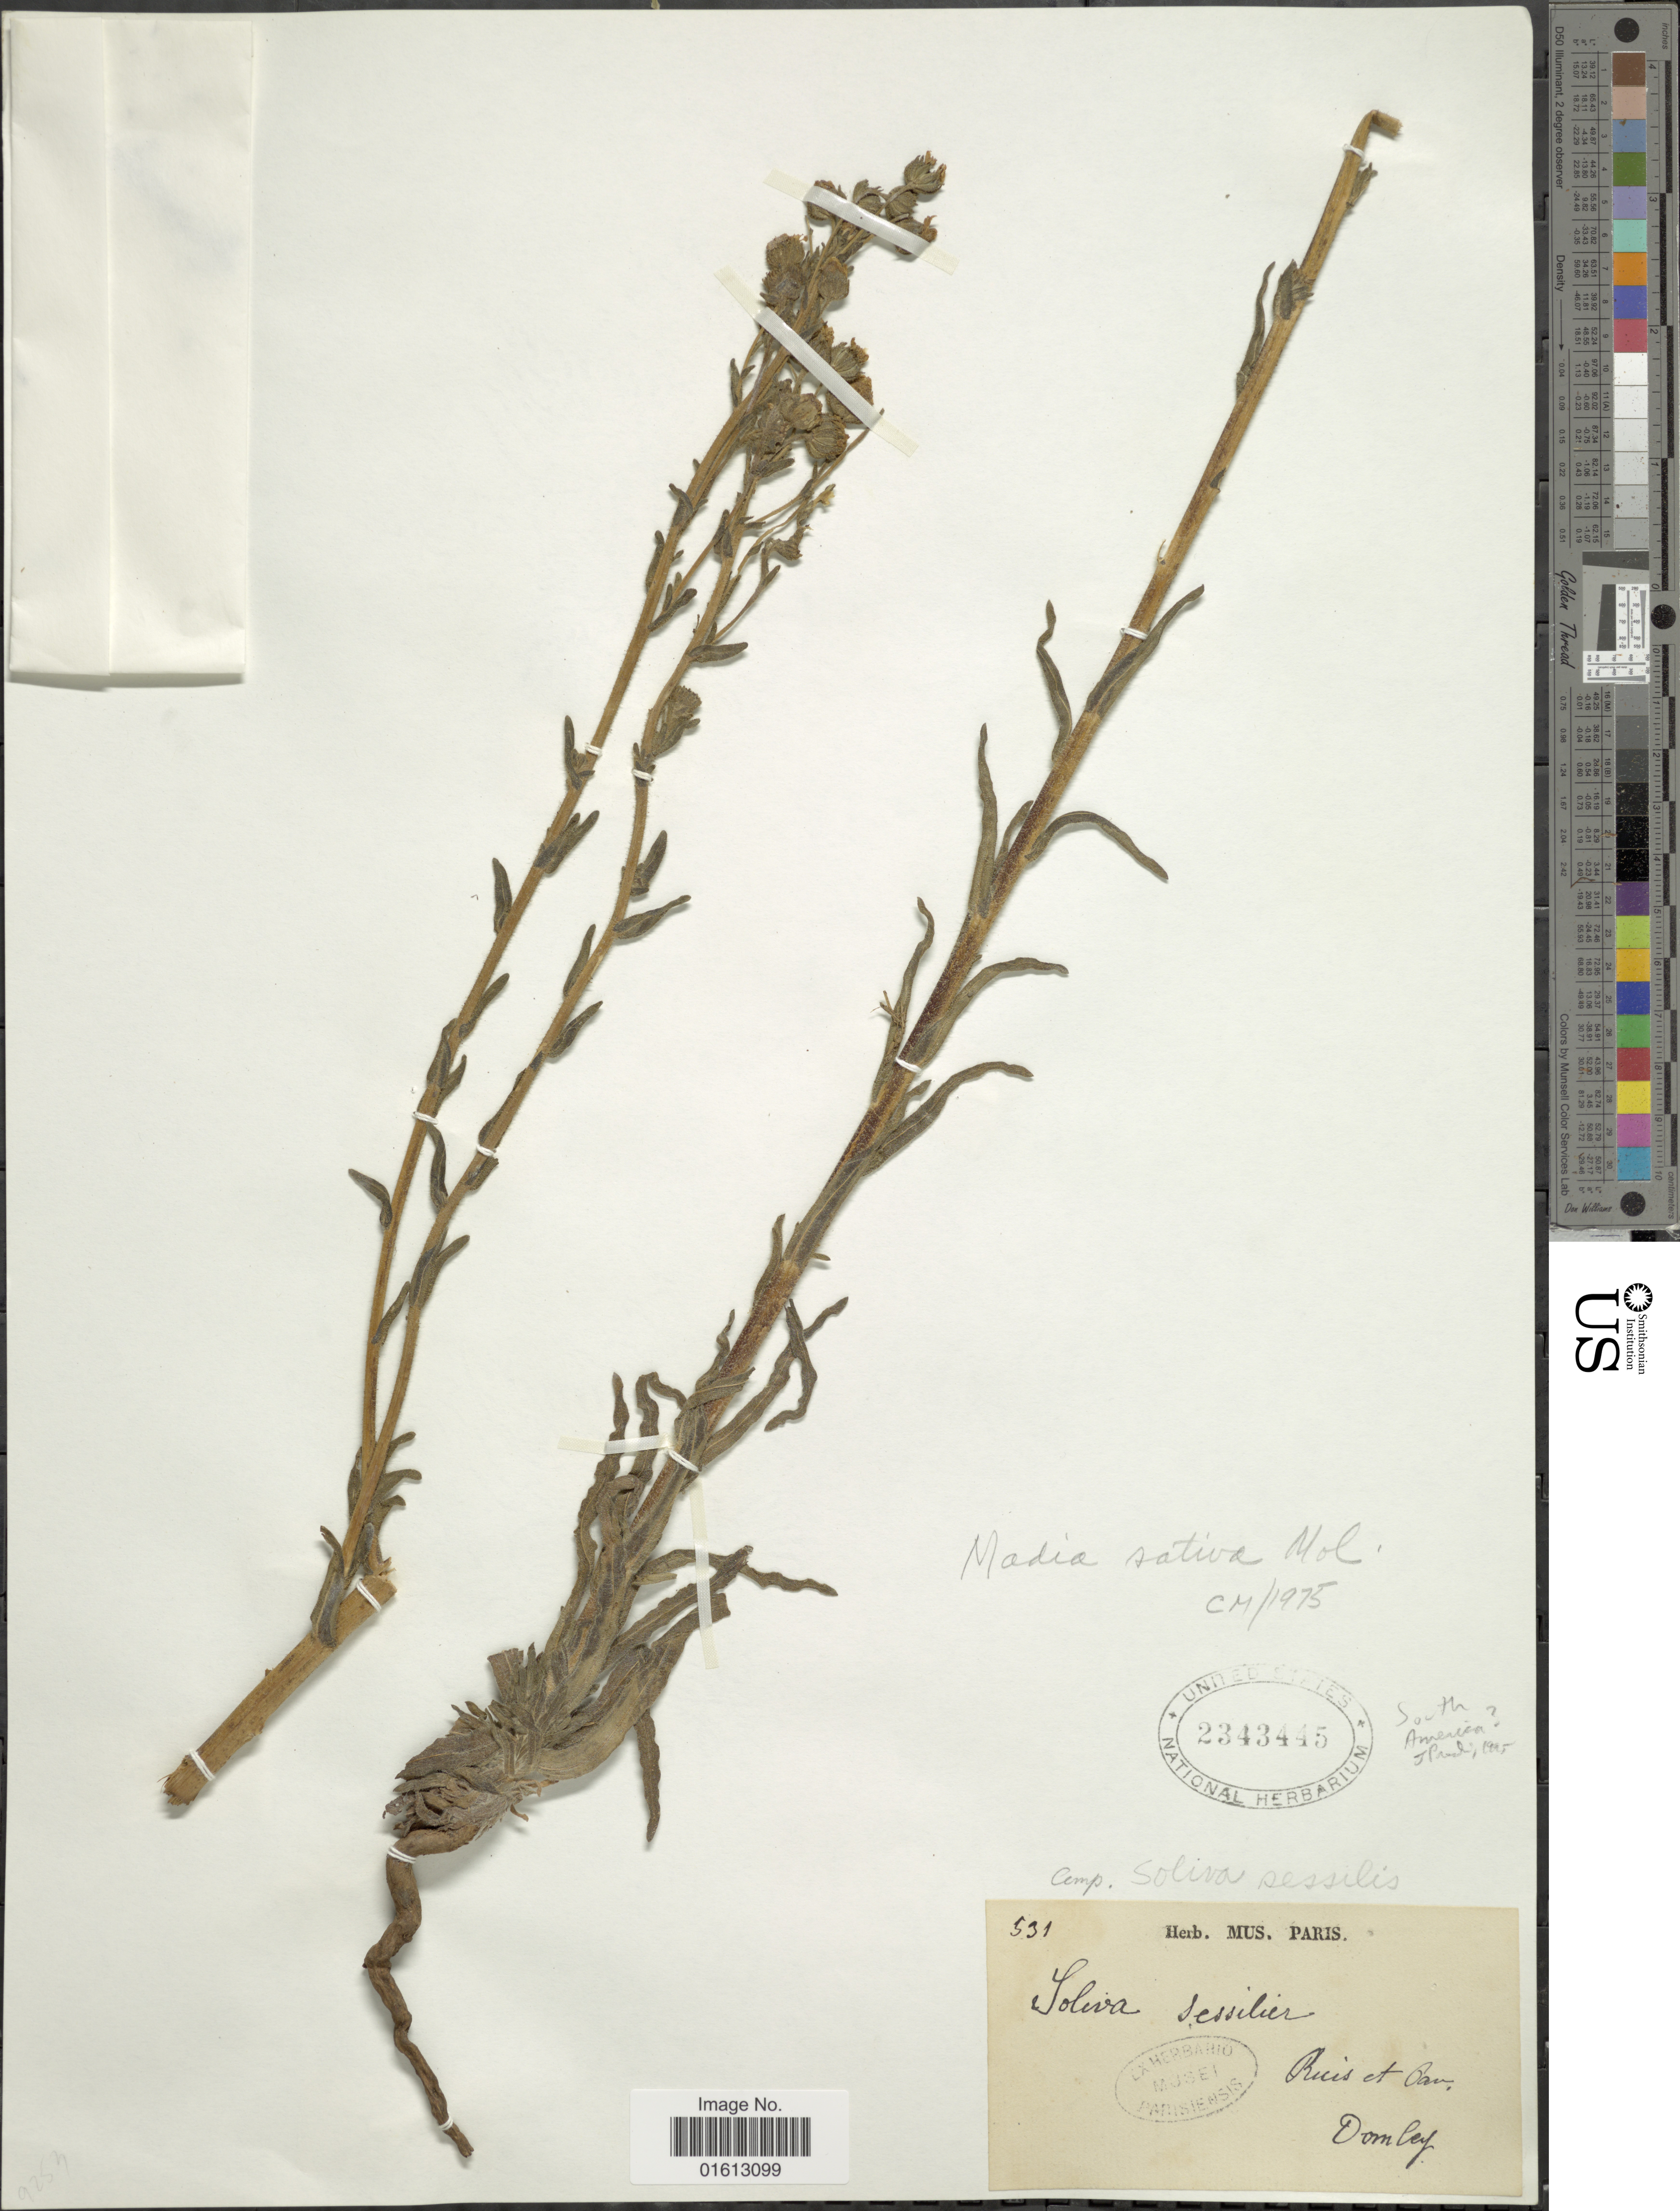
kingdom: Plantae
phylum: Tracheophyta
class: Magnoliopsida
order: Asterales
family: Asteraceae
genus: Madia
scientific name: Madia sativa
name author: Molina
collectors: Herb. Mus. Paris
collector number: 531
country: France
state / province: Provence-Alpes-Côte d'Azur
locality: Domley. [interpreted]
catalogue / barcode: US 2343445